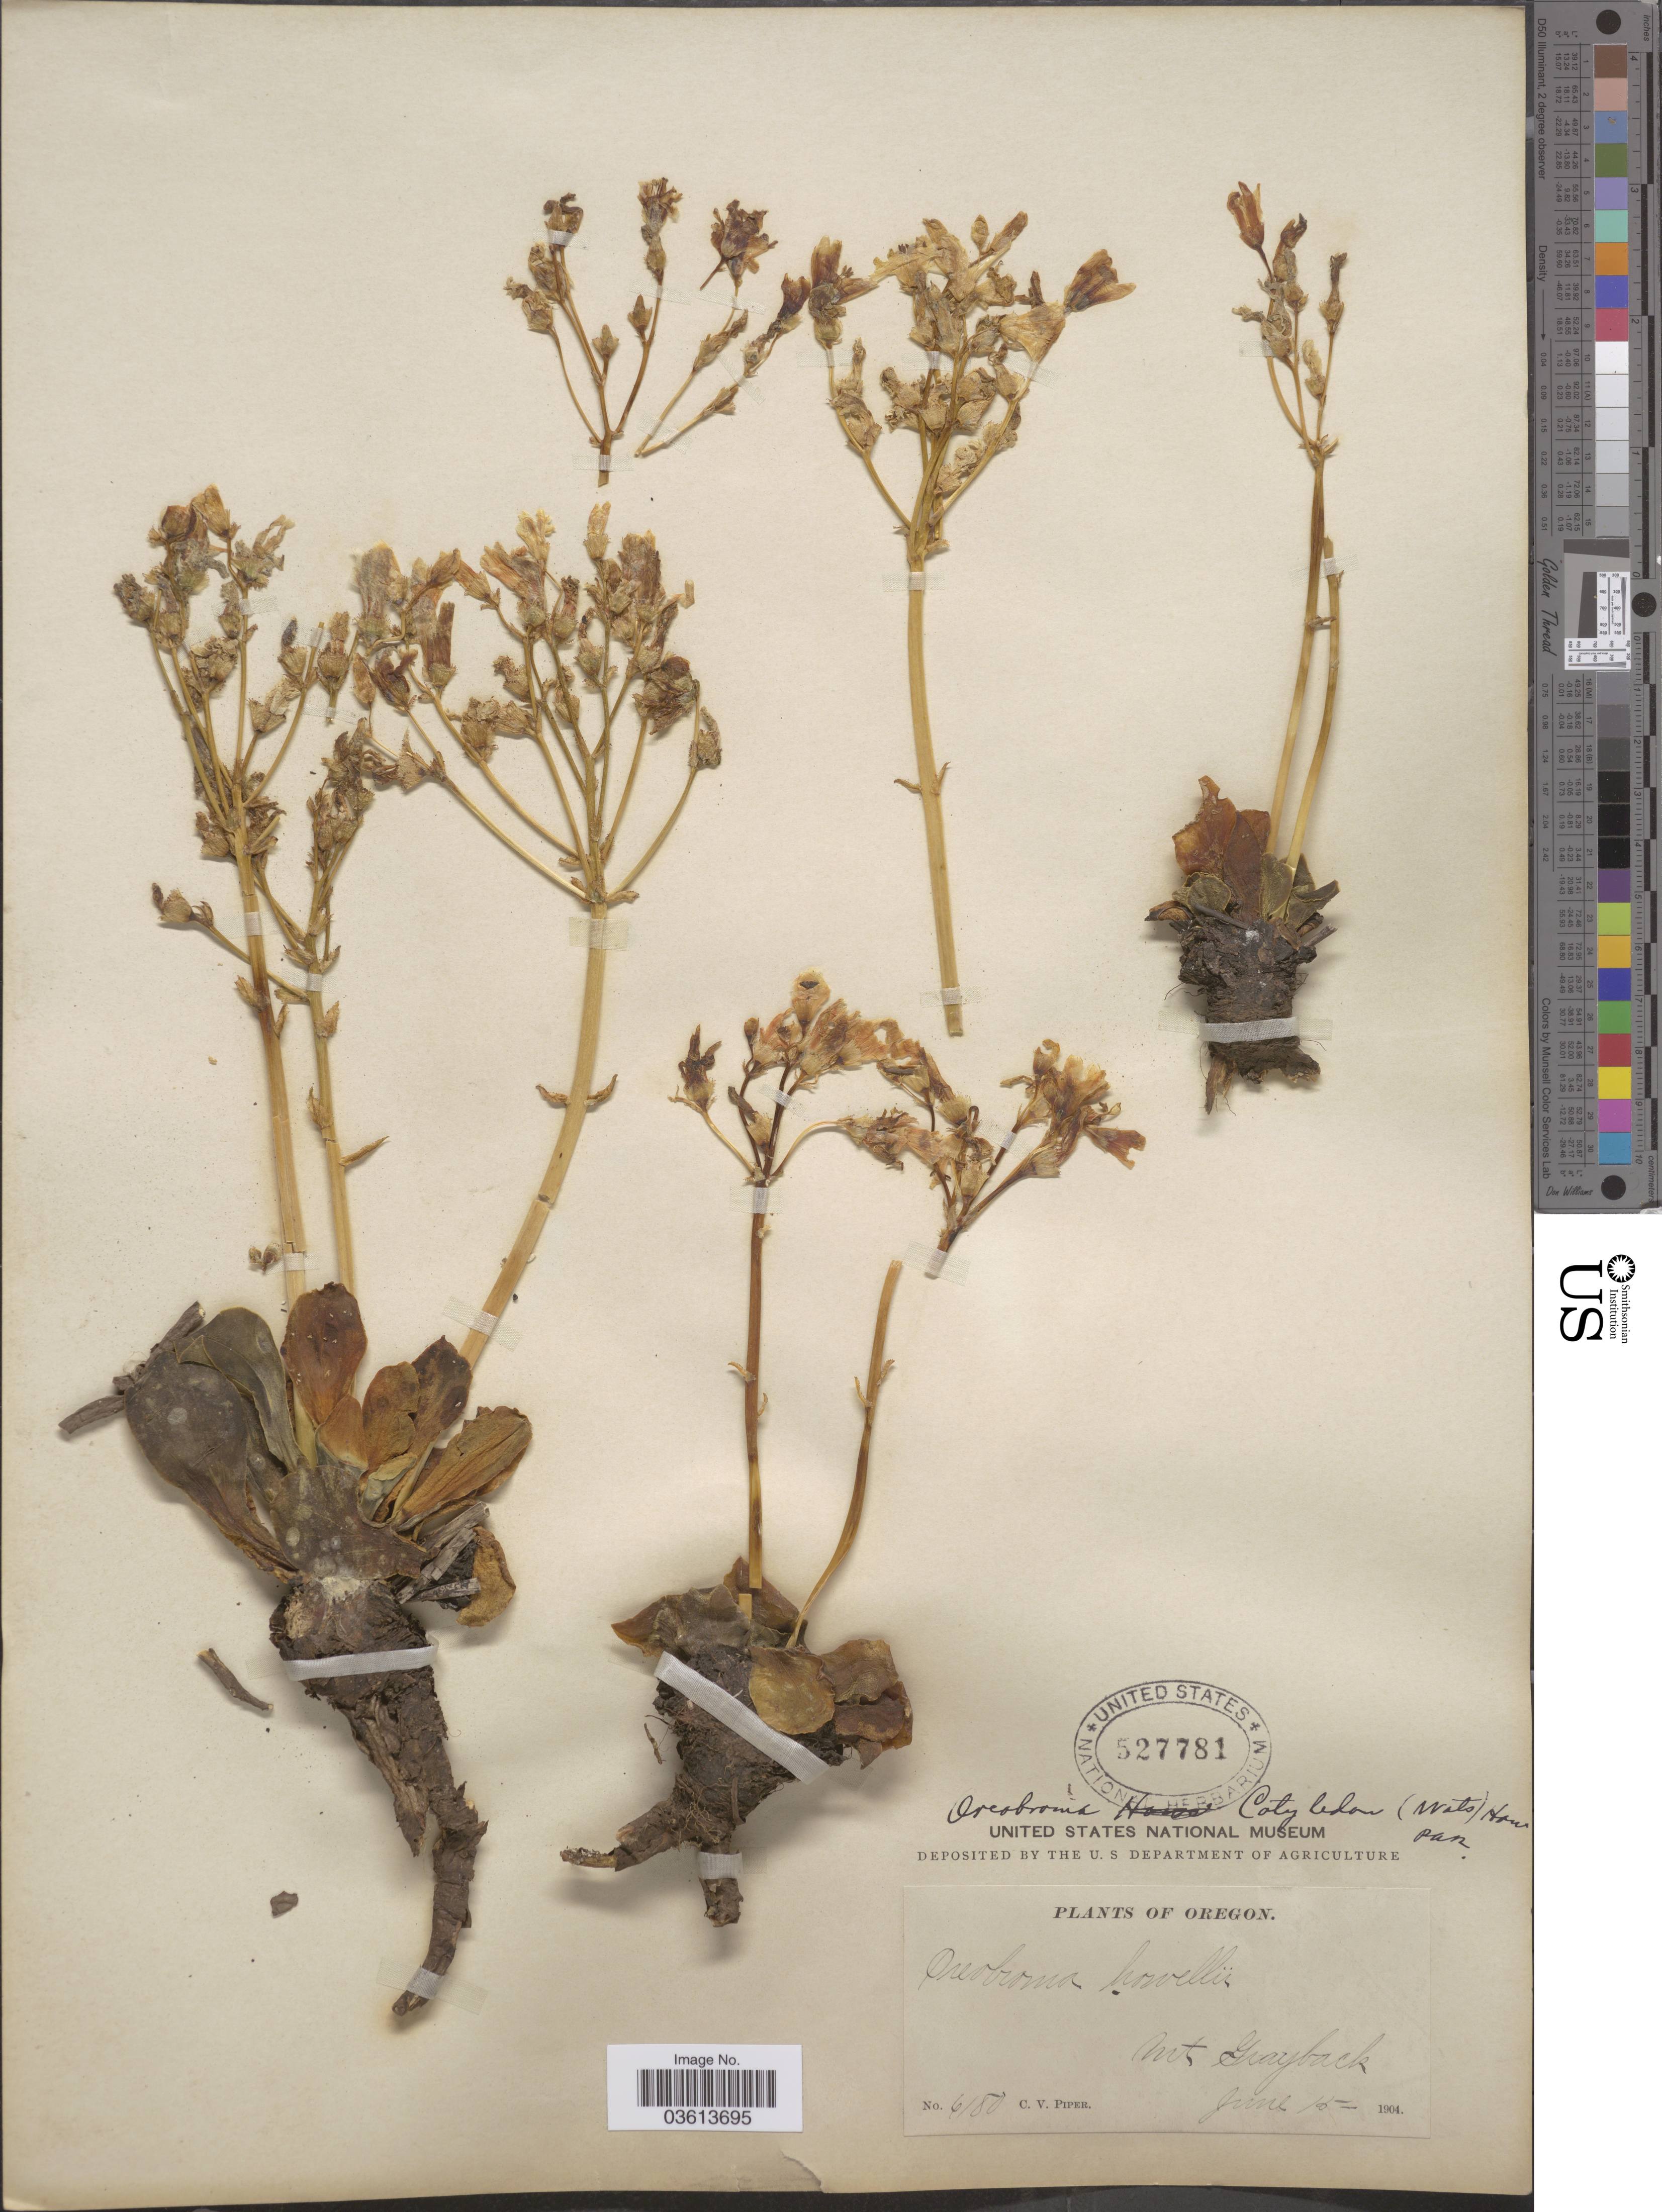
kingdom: Plantae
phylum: Tracheophyta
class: Magnoliopsida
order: Caryophyllales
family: Montiaceae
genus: Lewisia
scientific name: Lewisia cotyledon var. cotyledon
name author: (S. Watson) B.L. Rob.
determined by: Hohn, Janet E.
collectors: C. V. Piper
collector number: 6180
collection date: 1904-06-15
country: United States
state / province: Oregon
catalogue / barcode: US 527781